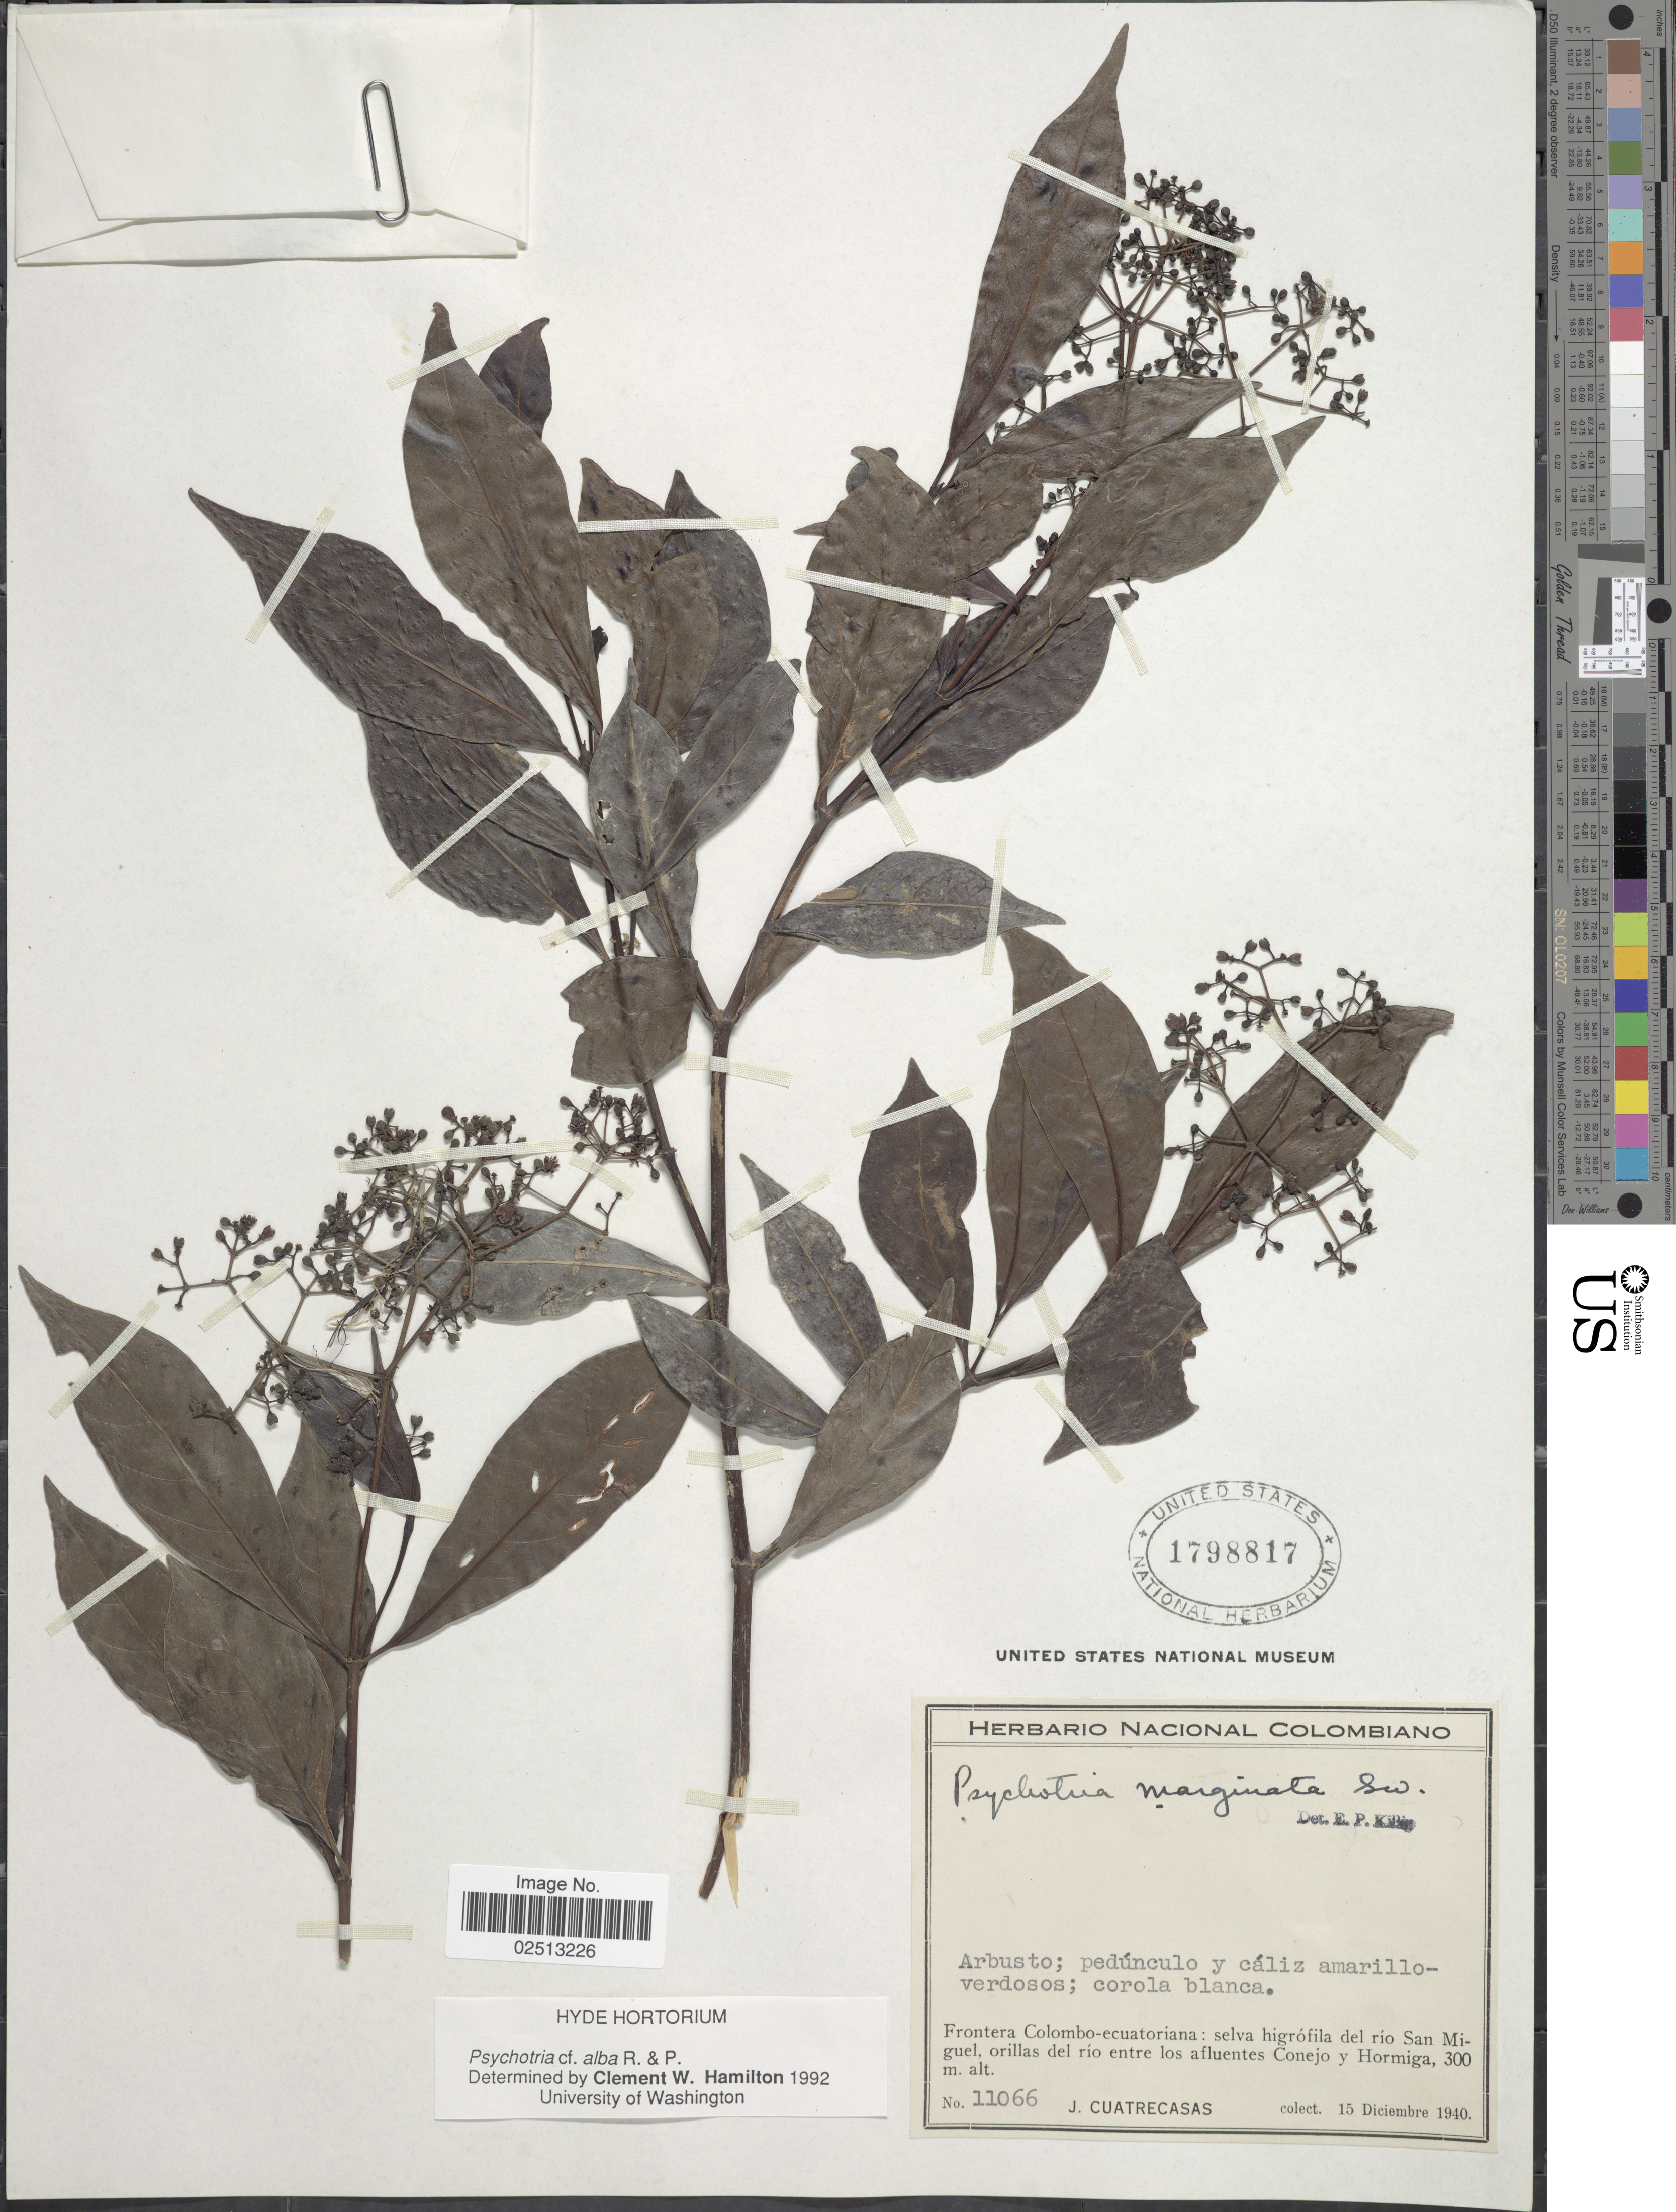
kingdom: Plantae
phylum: Tracheophyta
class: Magnoliopsida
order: Gentianales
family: Rubiaceae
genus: Psychotria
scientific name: Psychotria alba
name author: Ruiz & Pav.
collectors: J. Cuatrecasas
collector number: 11066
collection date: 1940-12-15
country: Colombia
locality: Frontera Colombo-ecuatoriana: selva higrofila del rio San Miguel, orillas del rio entre los afluentes Comejo y Hormiga.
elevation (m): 300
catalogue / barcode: US 1798817